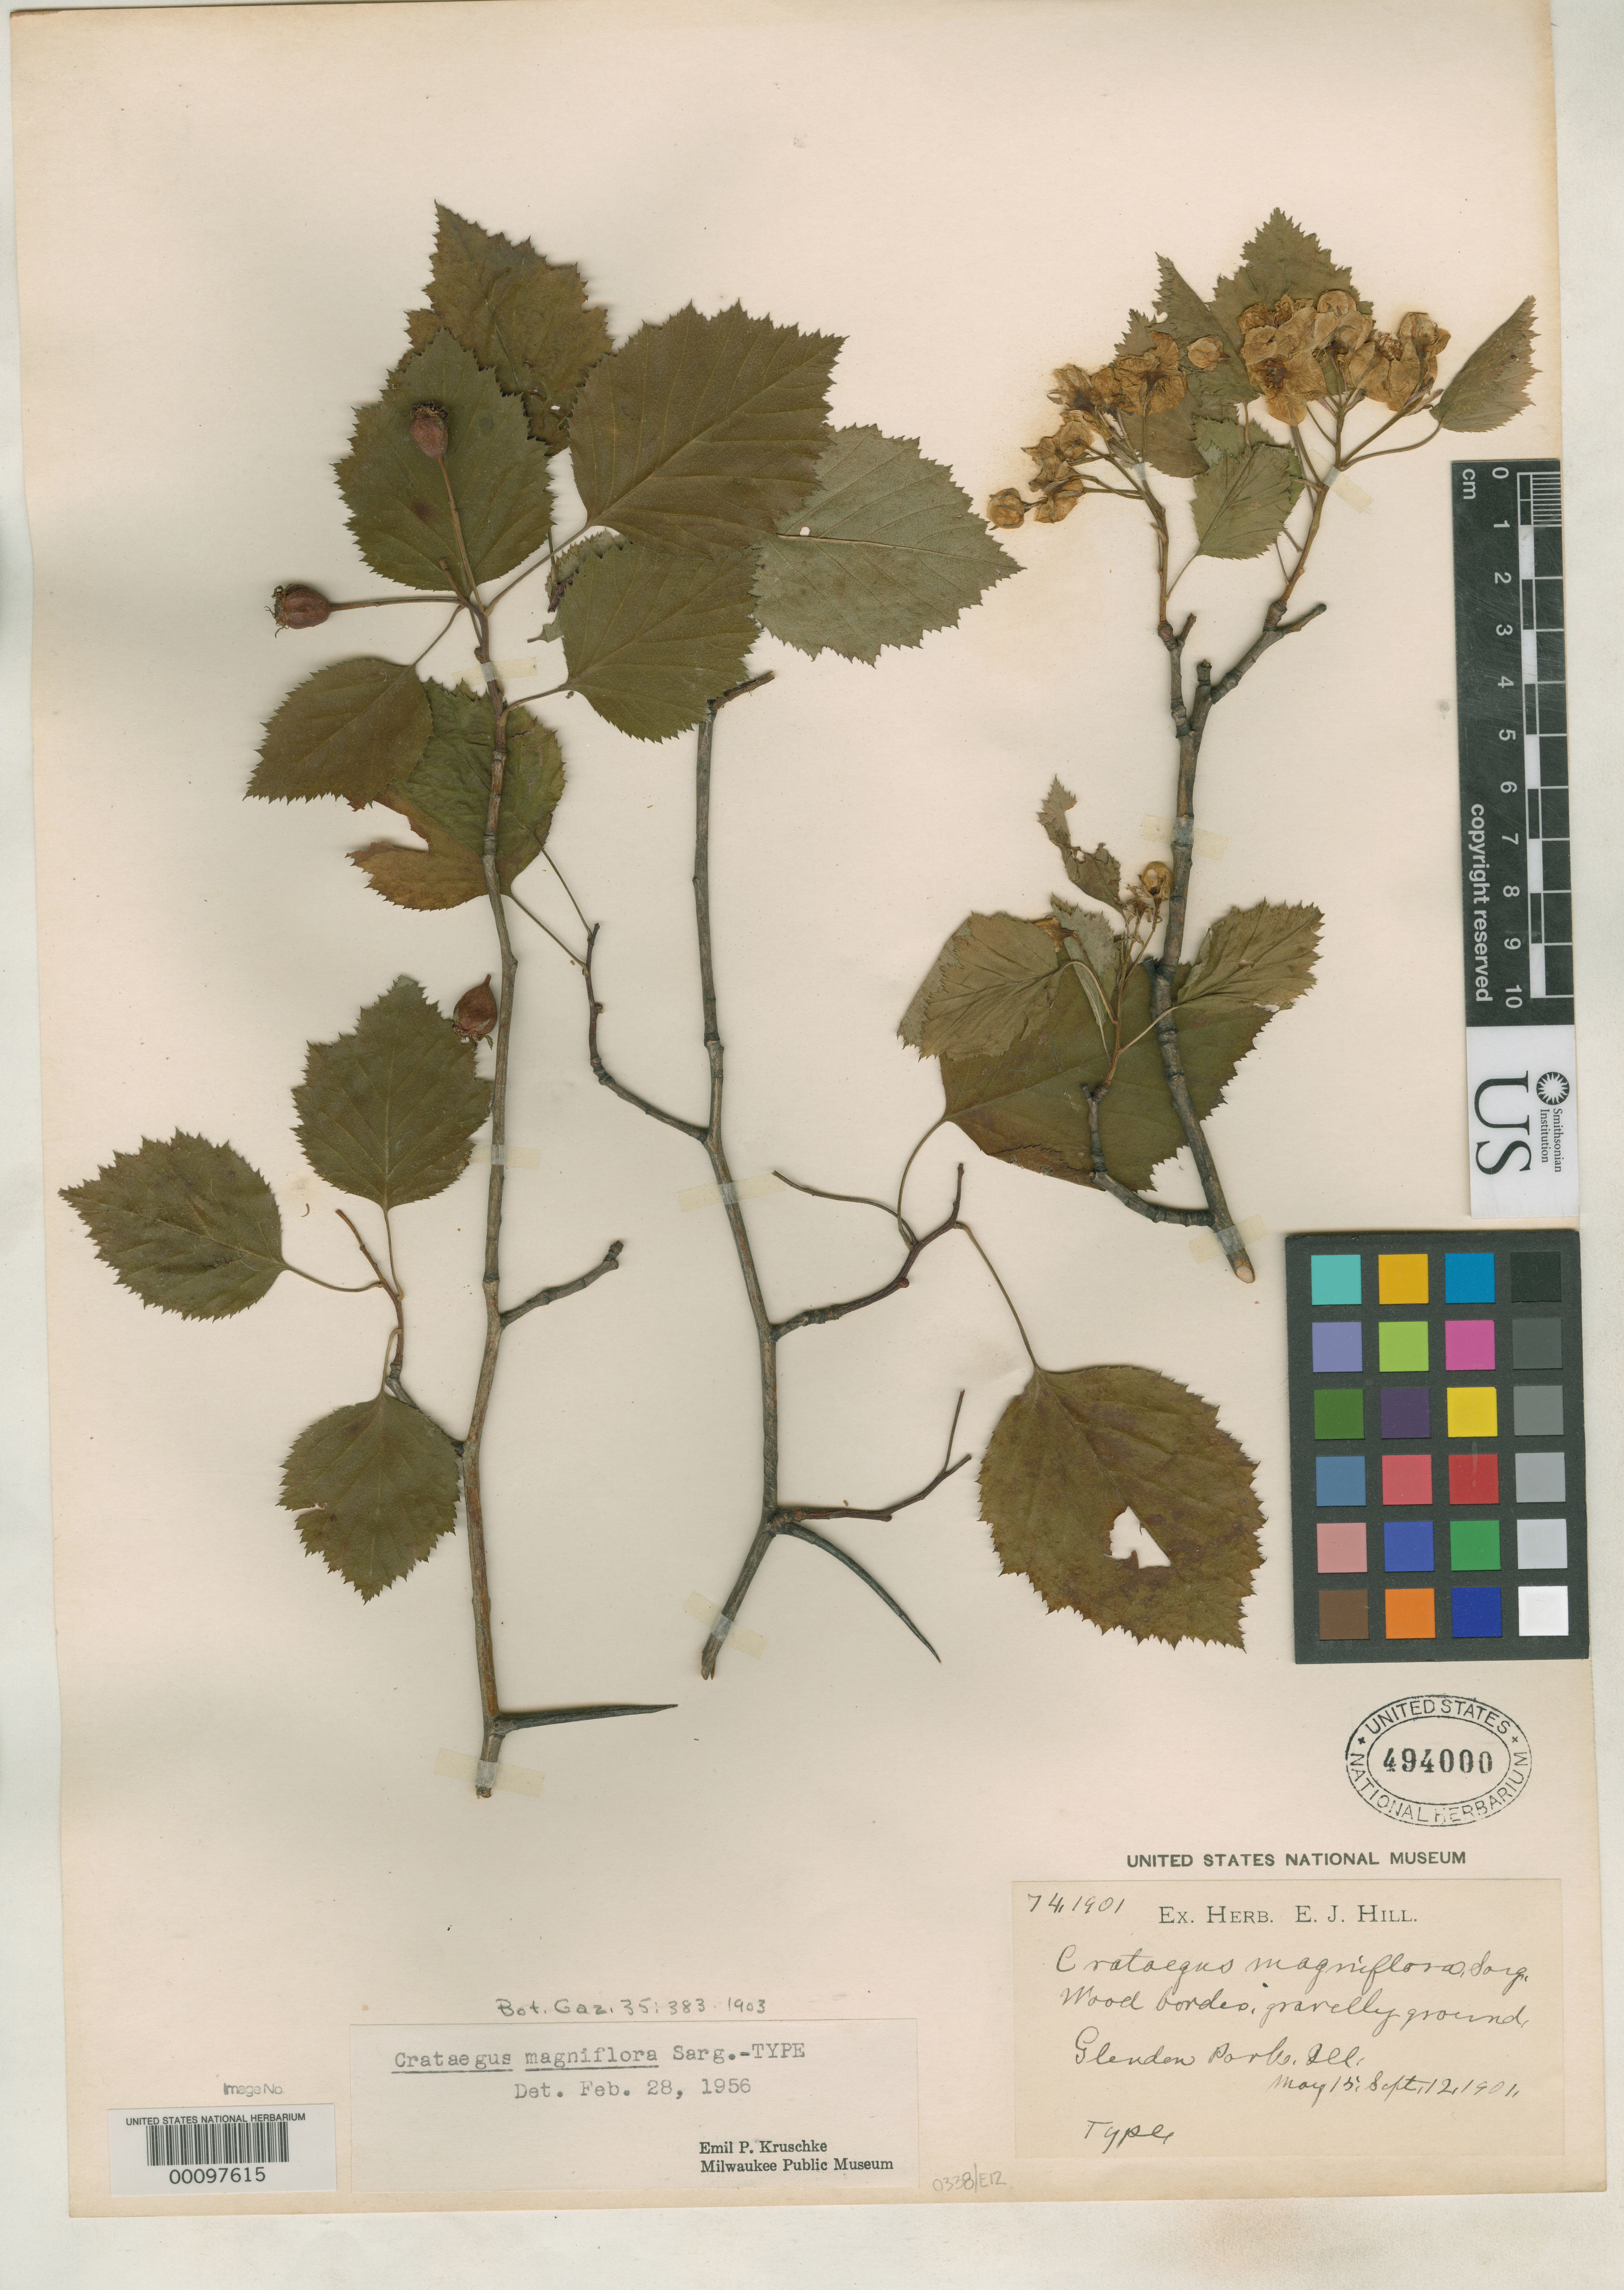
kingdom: Plantae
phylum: Tracheophyta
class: Magnoliopsida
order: Rosales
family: Rosaceae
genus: Crataegus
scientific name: Crataegus magniflora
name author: Sarg.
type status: Type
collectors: ex herb. E.J. Hill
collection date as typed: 15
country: United States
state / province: Illinois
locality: Glenden Park.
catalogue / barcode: US 494000